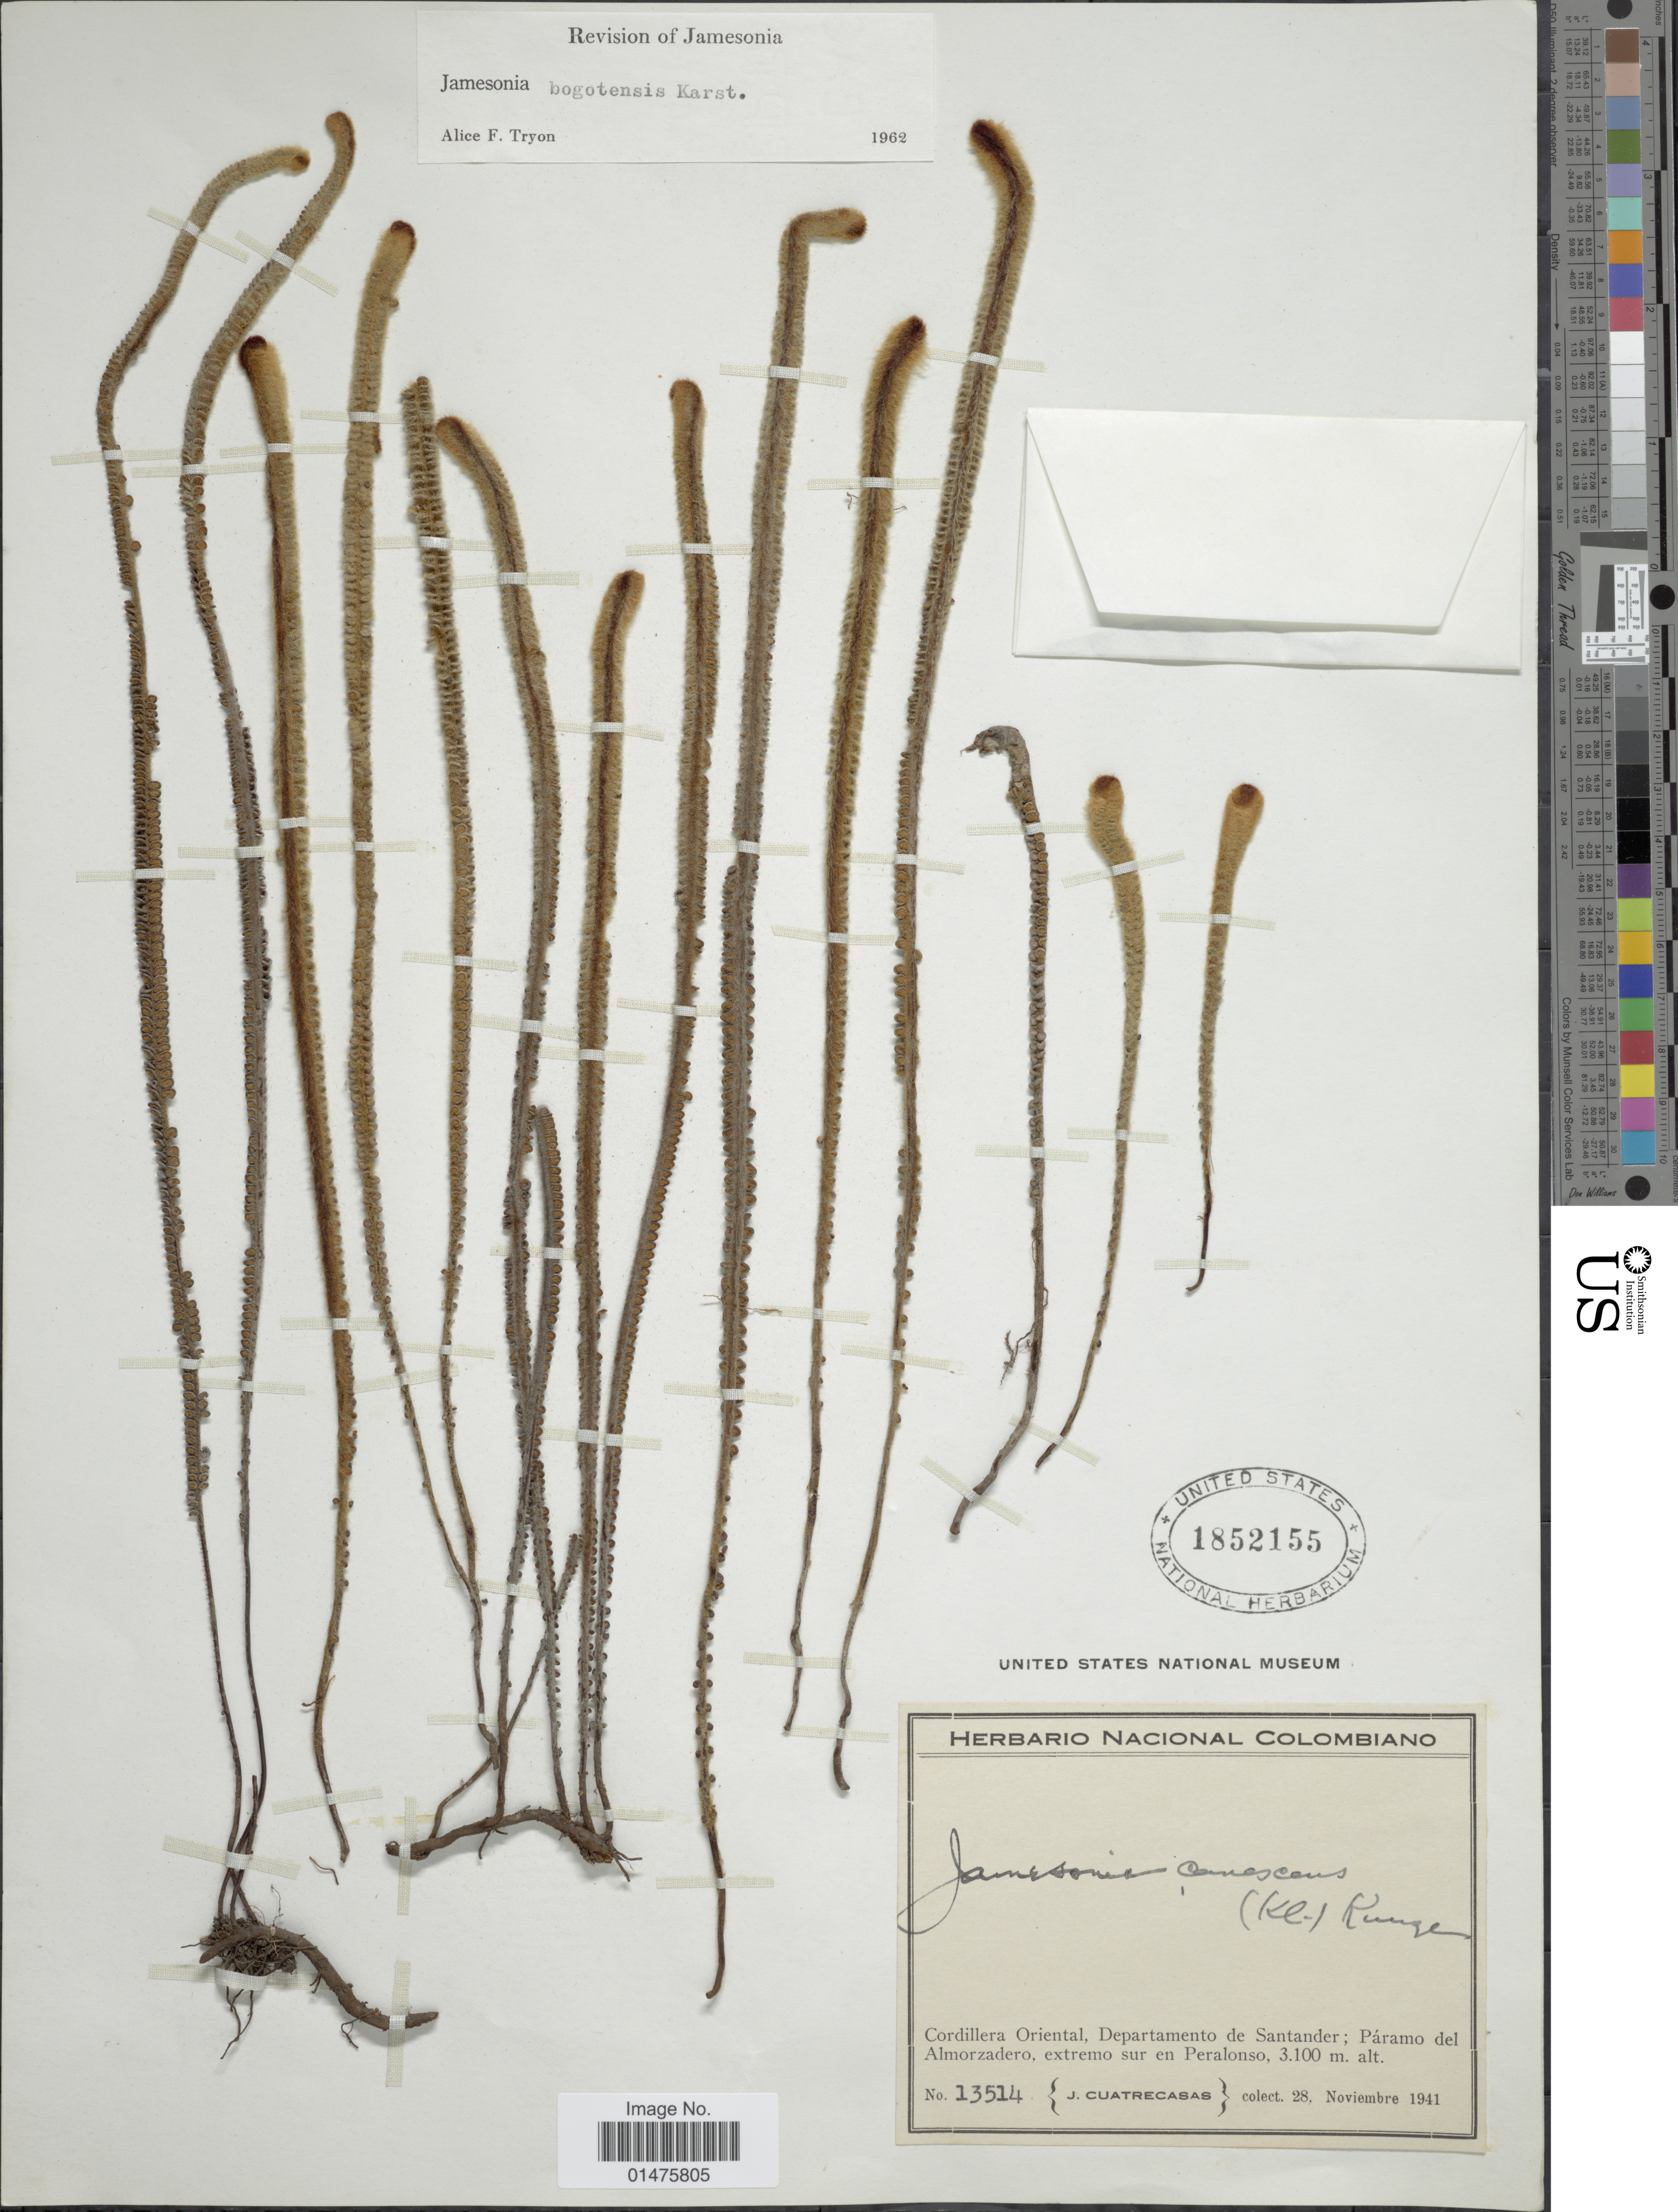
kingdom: Plantae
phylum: Tracheophyta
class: Polypodiopsida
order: Polypodiales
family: Pteridaceae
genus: Jamesonia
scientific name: Jamesonia bogotensis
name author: H. Karst.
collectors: J. Cuatrecasas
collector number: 13514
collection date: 1941-11-28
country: Colombia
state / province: Santander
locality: Cordillera oriental, Departamento de Santander; Páramo del Almozadero, extremo sur en Peralonso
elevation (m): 3100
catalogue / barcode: US 1852155